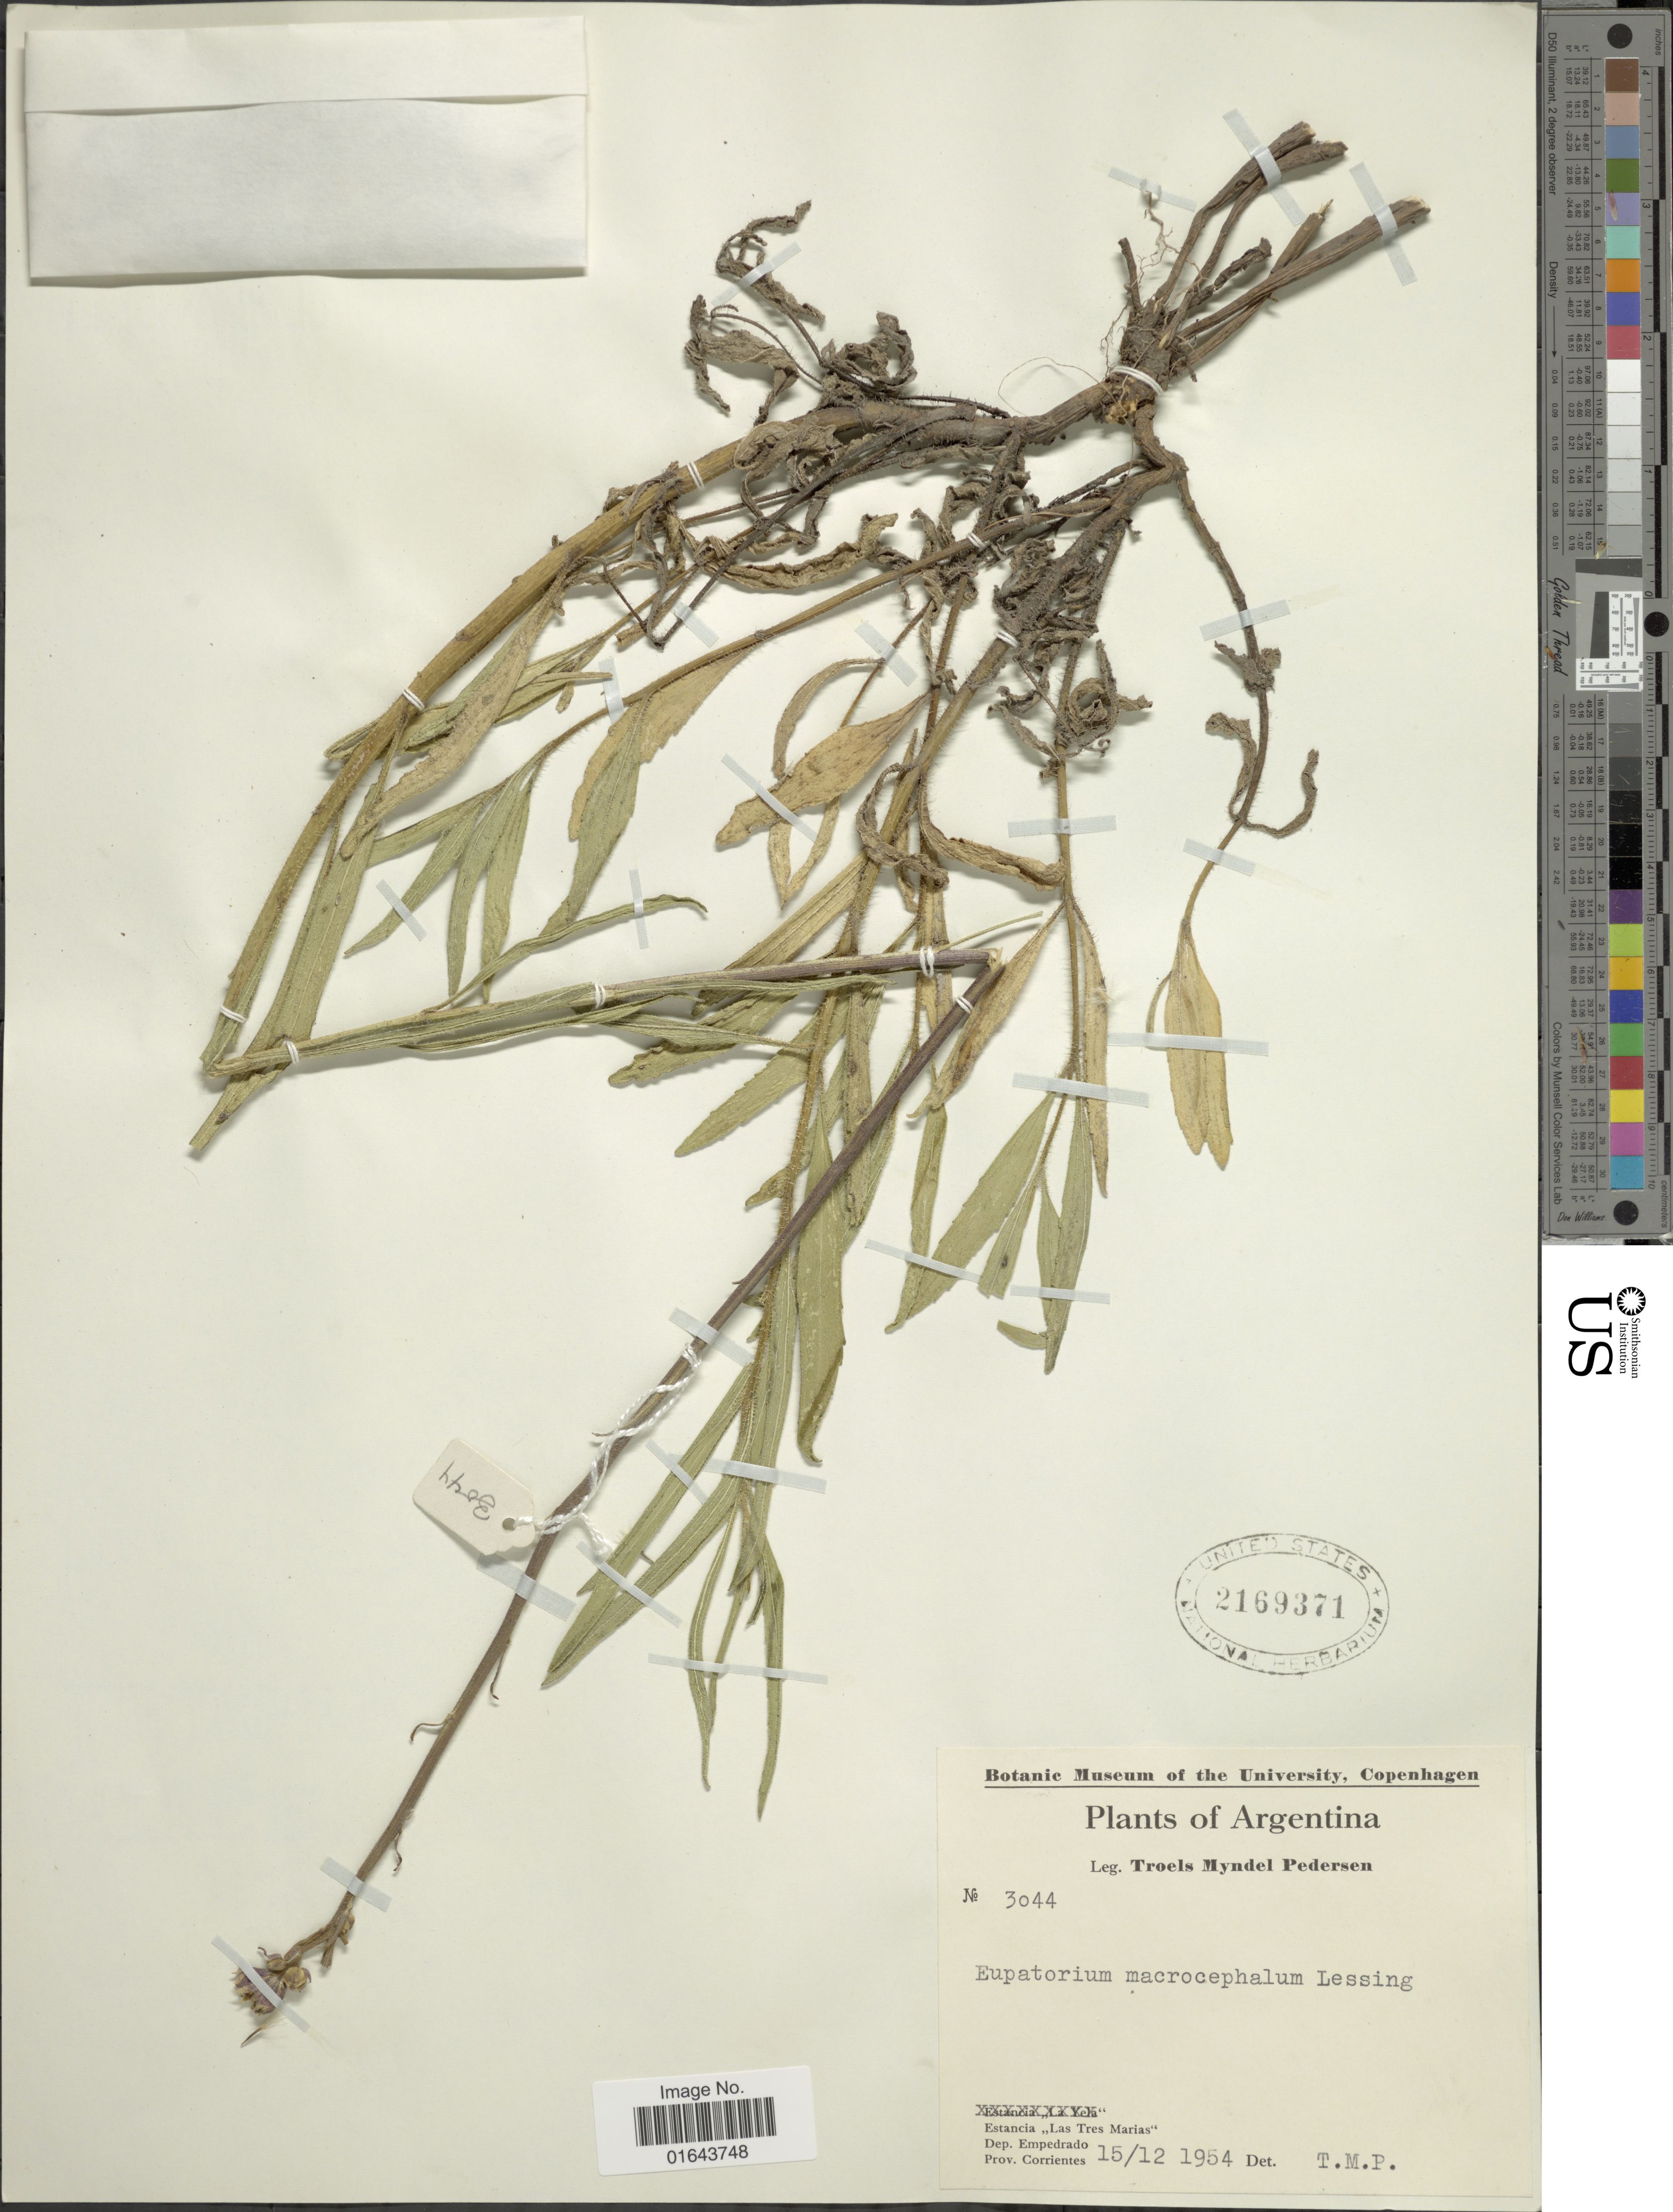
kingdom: Plantae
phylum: Tracheophyta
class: Magnoliopsida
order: Asterales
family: Asteraceae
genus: Campuloclinium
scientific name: Campuloclinium macrocephalum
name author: (Less.) DC.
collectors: T. Pederson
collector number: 3044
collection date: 1954-12-15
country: Argentina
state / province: Corrientes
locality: Estancia "Las Tres Marias". Dep. Empedrado. Prov. Corrientes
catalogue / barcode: US 2169371